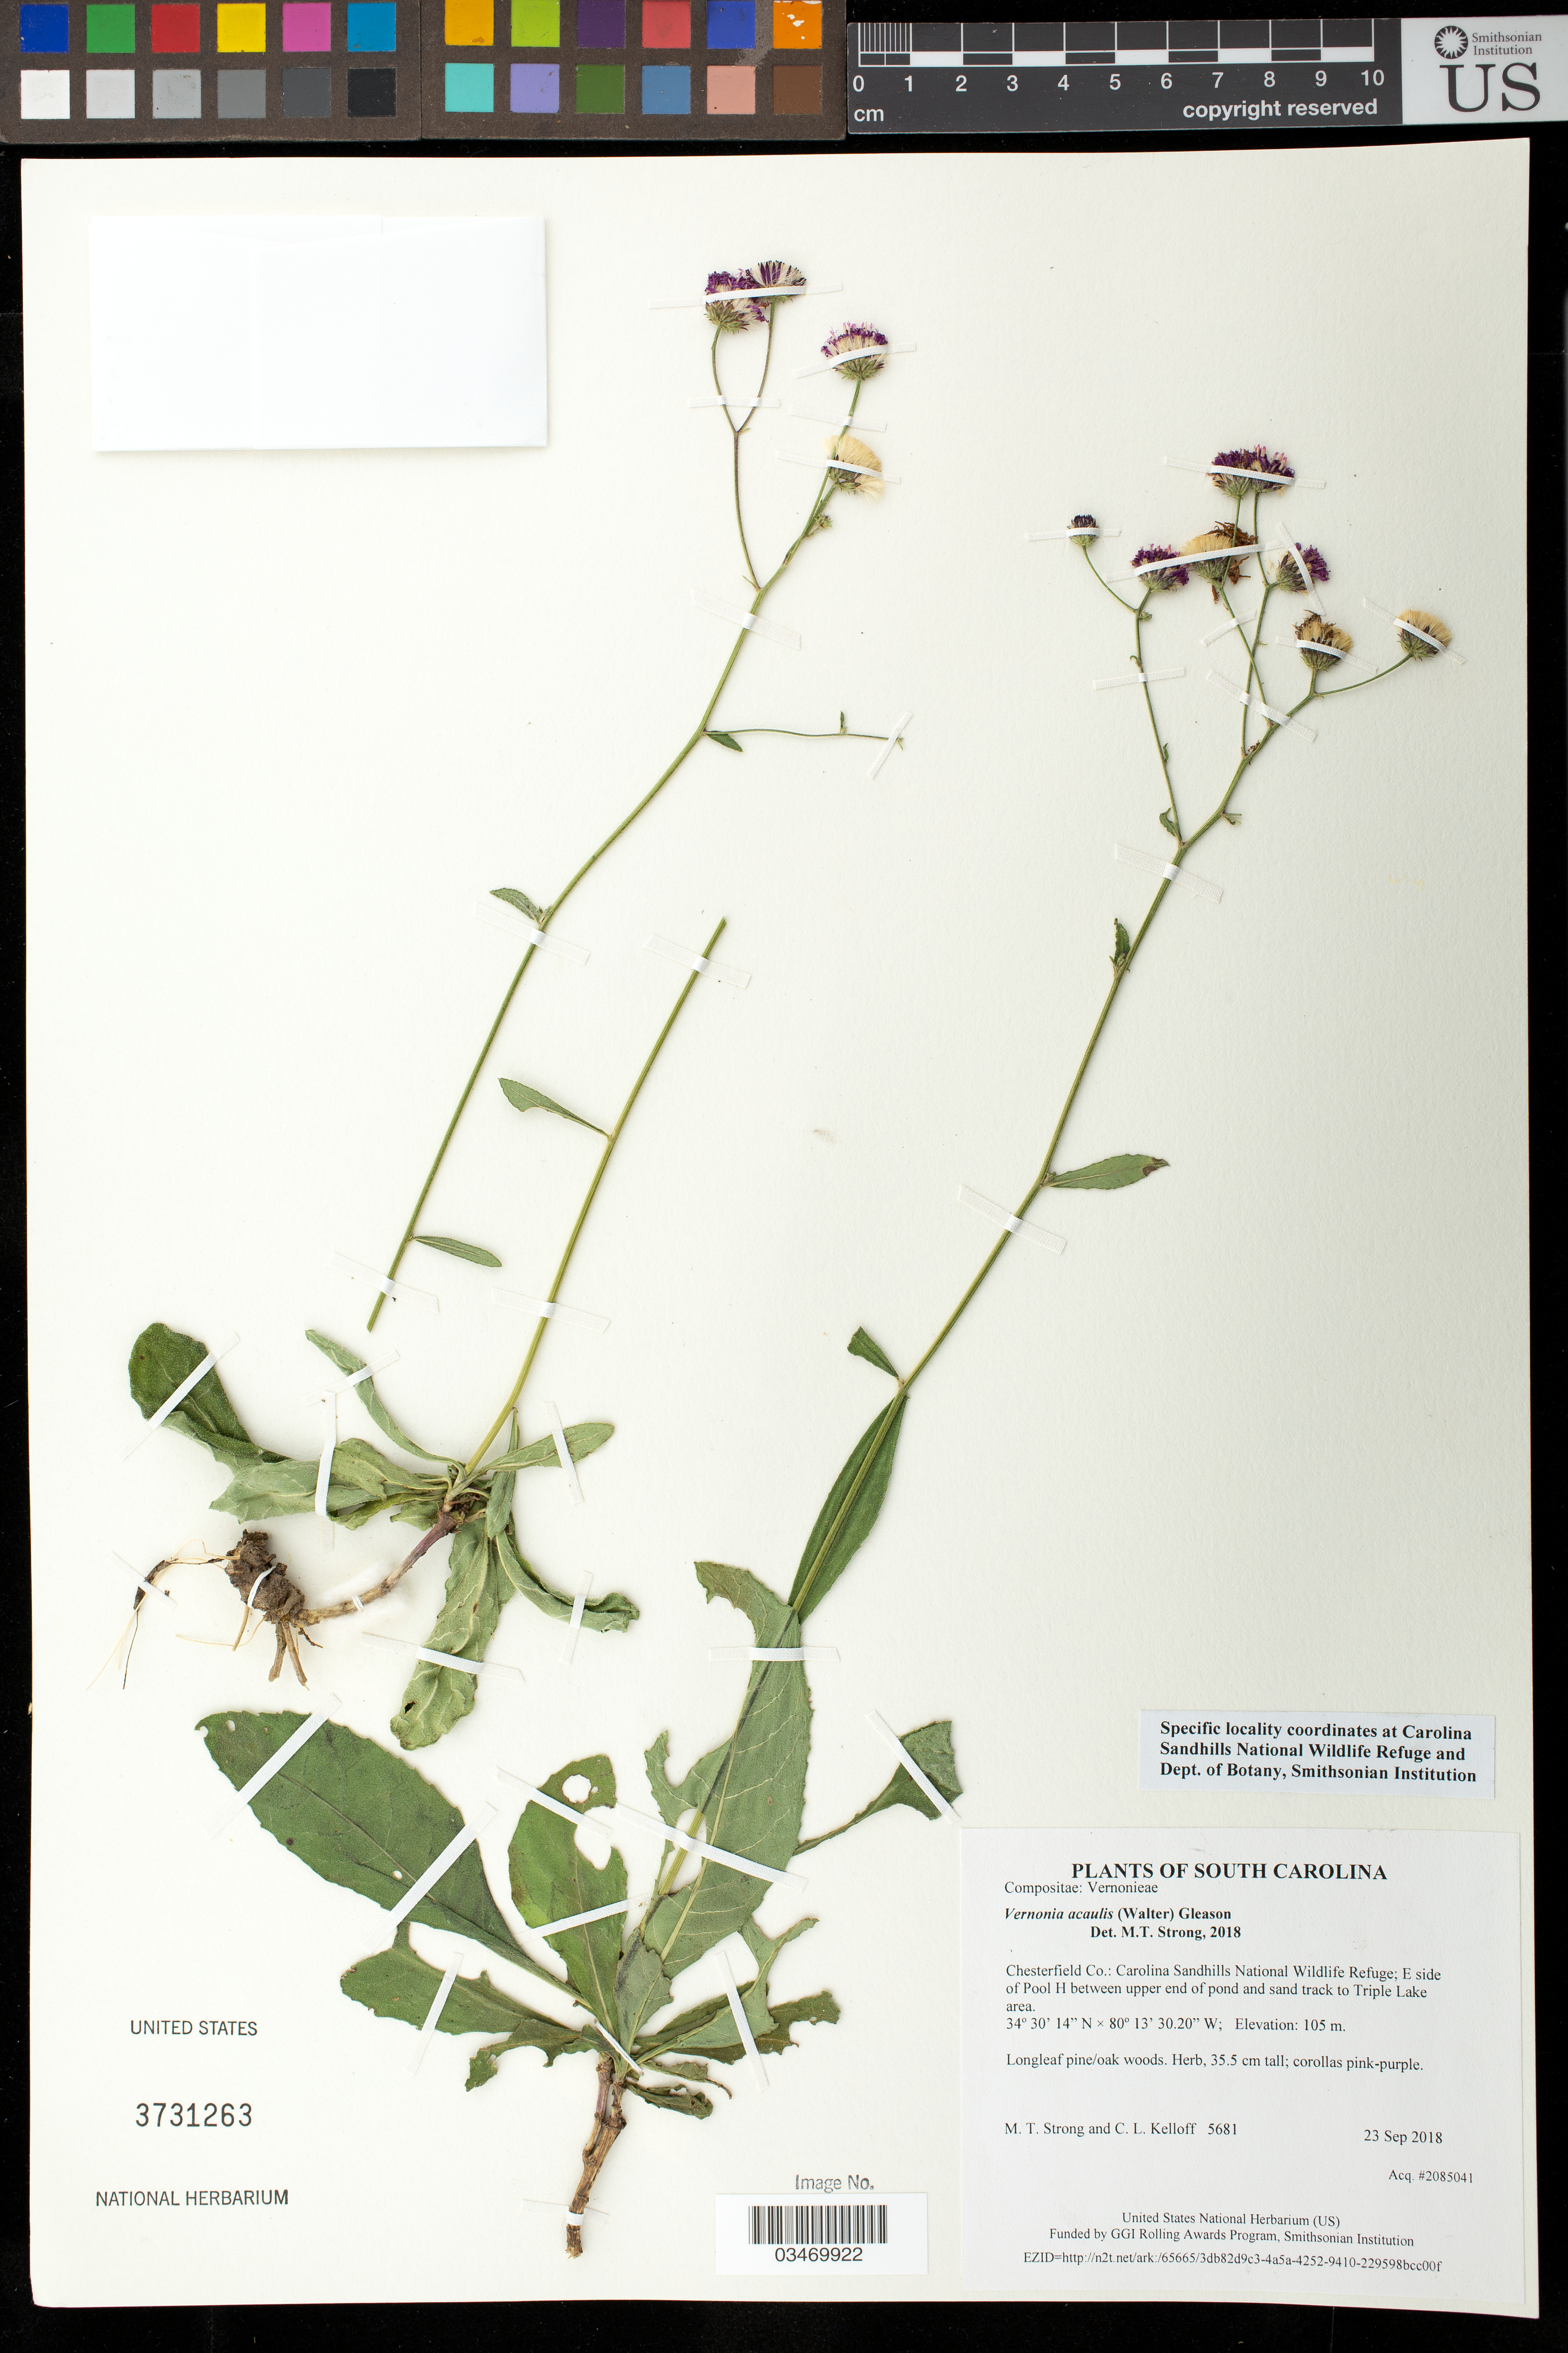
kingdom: Plantae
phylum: Tracheophyta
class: Magnoliopsida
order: Asterales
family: Asteraceae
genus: Vernonia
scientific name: Vernonia acaulis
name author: (Walter) Gleason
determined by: Strong, M. T., (US), Smithsonian Institution - National Museum of Natural History (UNITED STATES)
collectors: M. T. Strong & C. L. Kelloff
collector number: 5681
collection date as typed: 23 Sep 2018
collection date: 2018-09-23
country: United States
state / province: South Carolina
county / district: Chesterfield Co.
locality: Carolina Sandhills National Wildlife Refuge; Longleaf pine/oak woods bordering E side of Pool H between upper end of pond and sand track to Triple Lake area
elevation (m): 105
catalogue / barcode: US 3731263